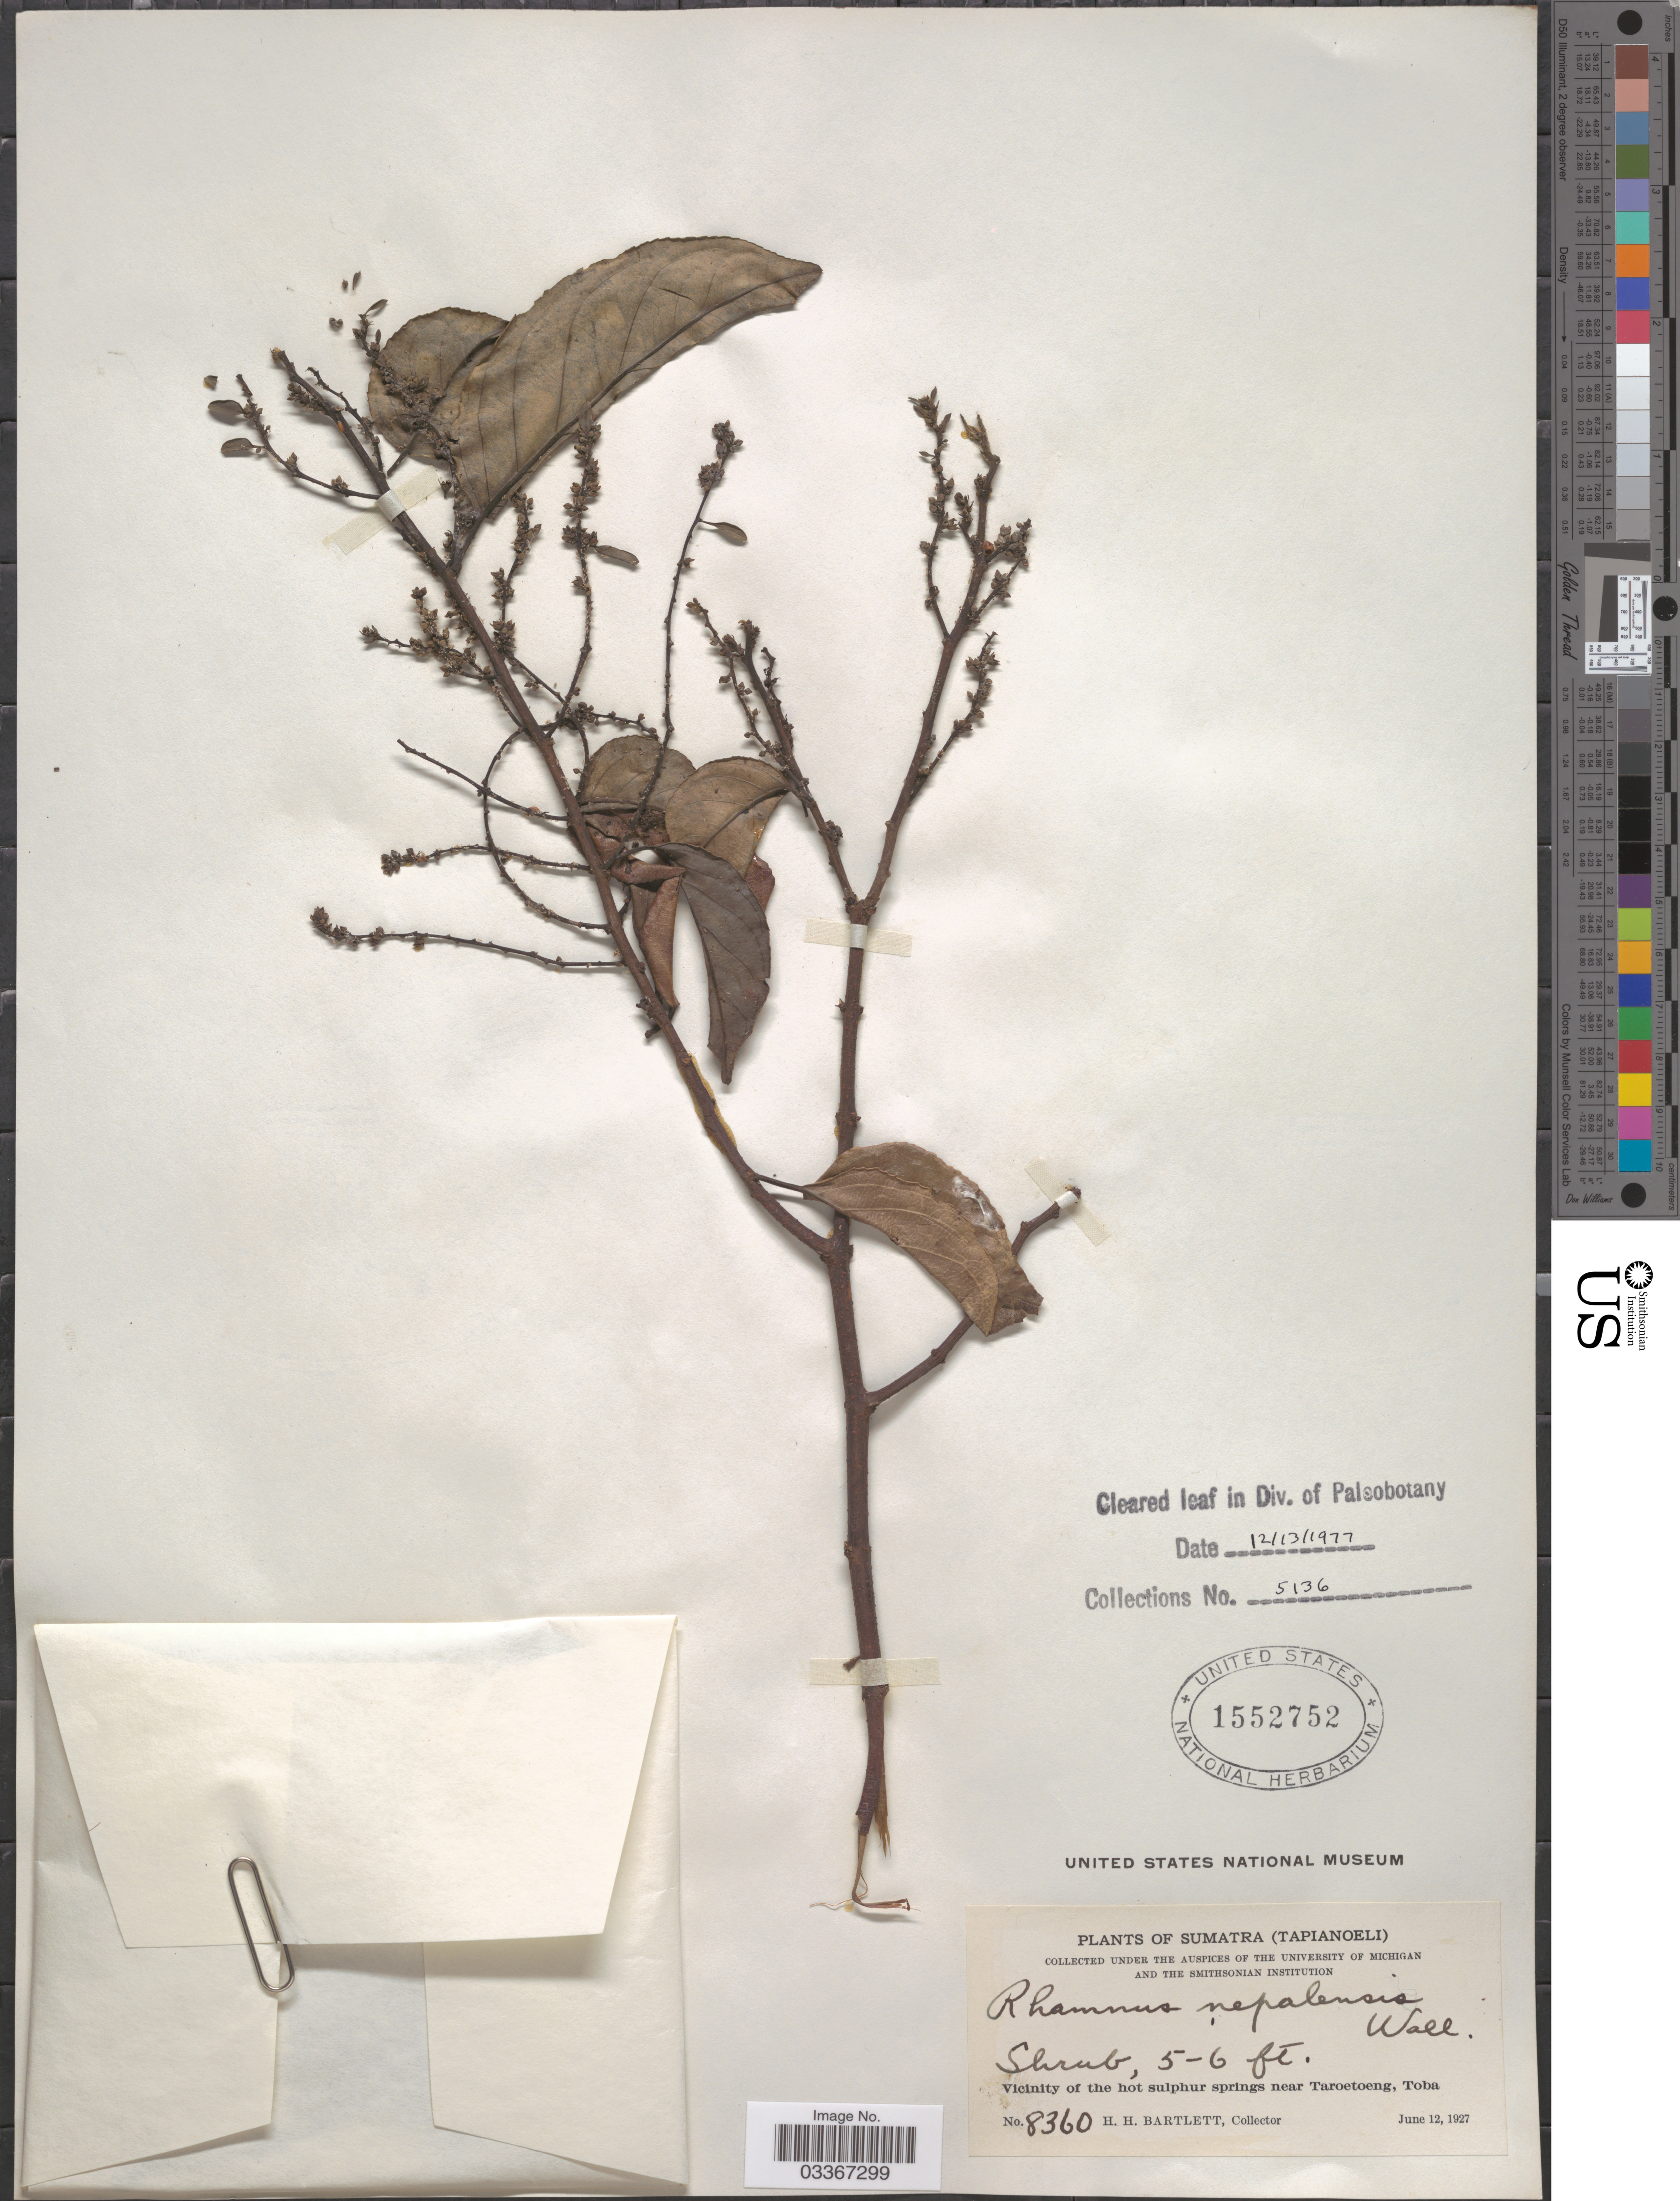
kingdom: Plantae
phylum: Tracheophyta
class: Magnoliopsida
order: Rosales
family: Rhamnaceae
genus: Rhamnus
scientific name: Rhamnus nepalensis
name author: (Wall.) M.A. Lawson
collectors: H. H. Bartlett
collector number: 8360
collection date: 1927-06-12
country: Indonesia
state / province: Sumatra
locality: Sumatra (Tapianoeli). Vicinity of the hot sulphur springs near Taroetoeng, Toba.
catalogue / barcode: US 1552752